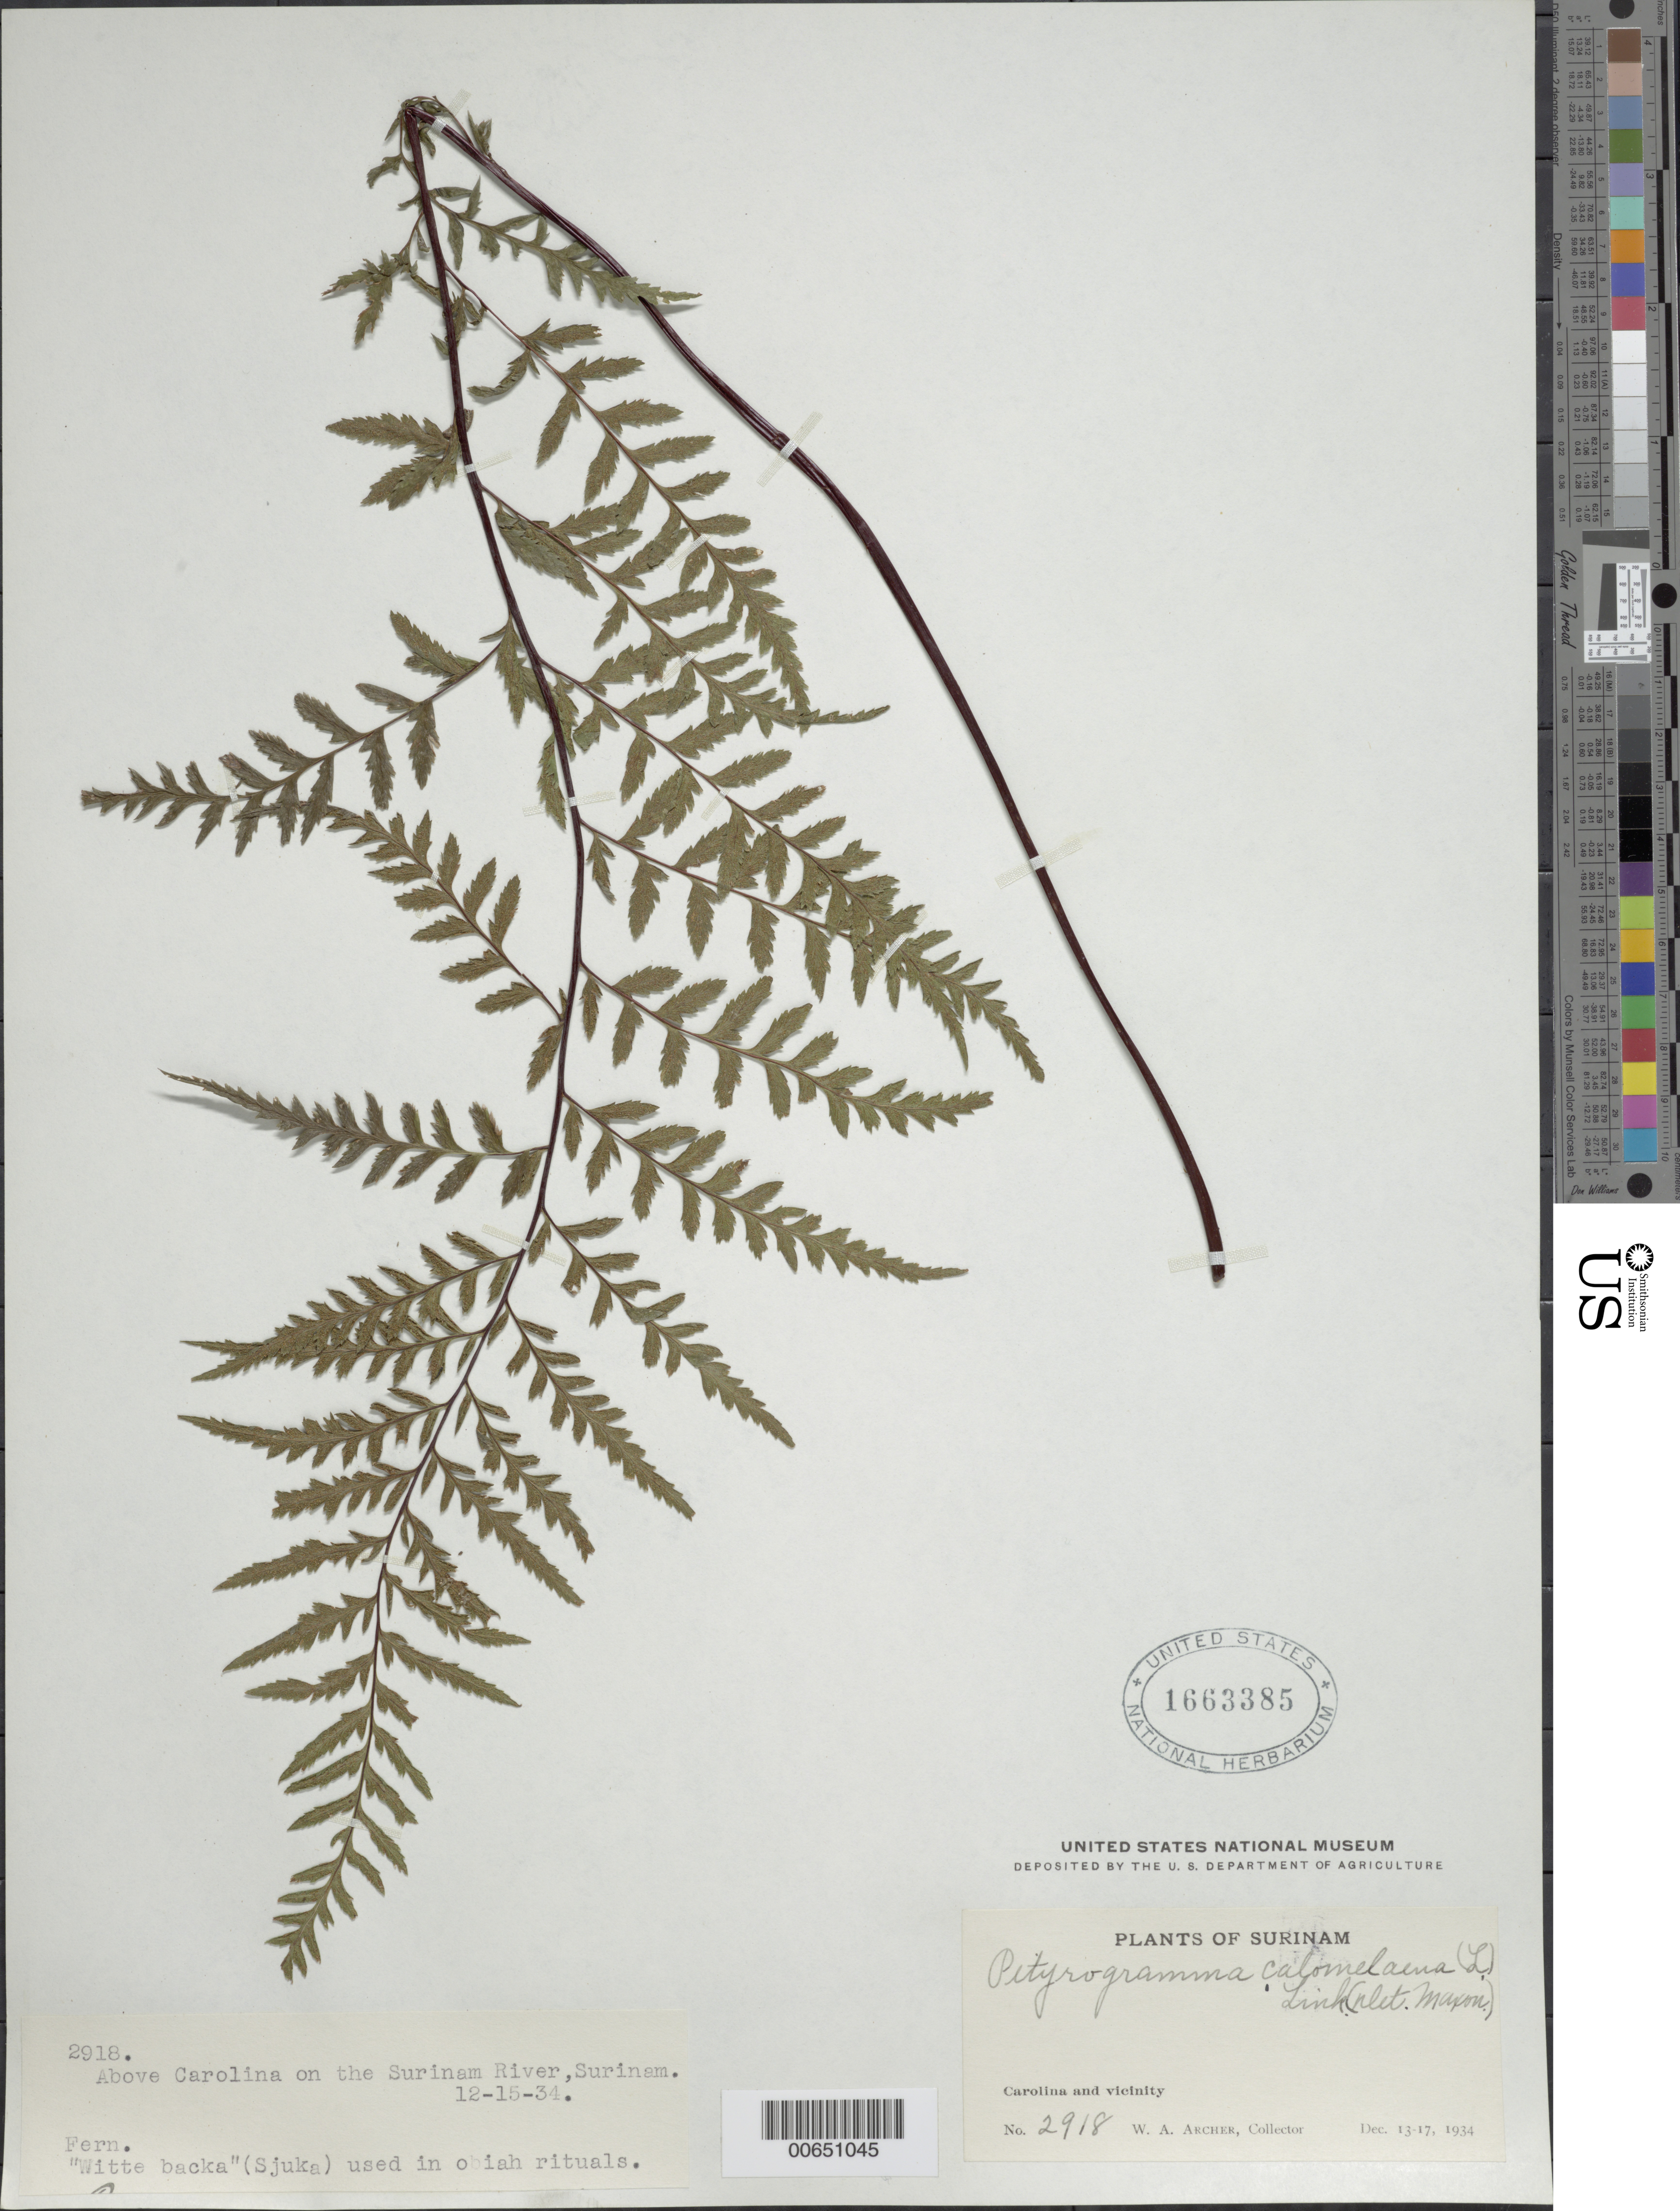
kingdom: Plantae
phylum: Tracheophyta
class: Polypodiopsida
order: Polypodiales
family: Pteridaceae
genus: Pityrogramma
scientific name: Pityrogramma calomelanos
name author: (L.) Link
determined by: Maxon, W. R.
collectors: W. A. Archer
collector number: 2918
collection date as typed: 13-Dec-34 to 17-Dec-34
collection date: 1934-12-13/1934-12-17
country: Suriname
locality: Carolina and vicinity, Surinam River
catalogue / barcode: US 1663385